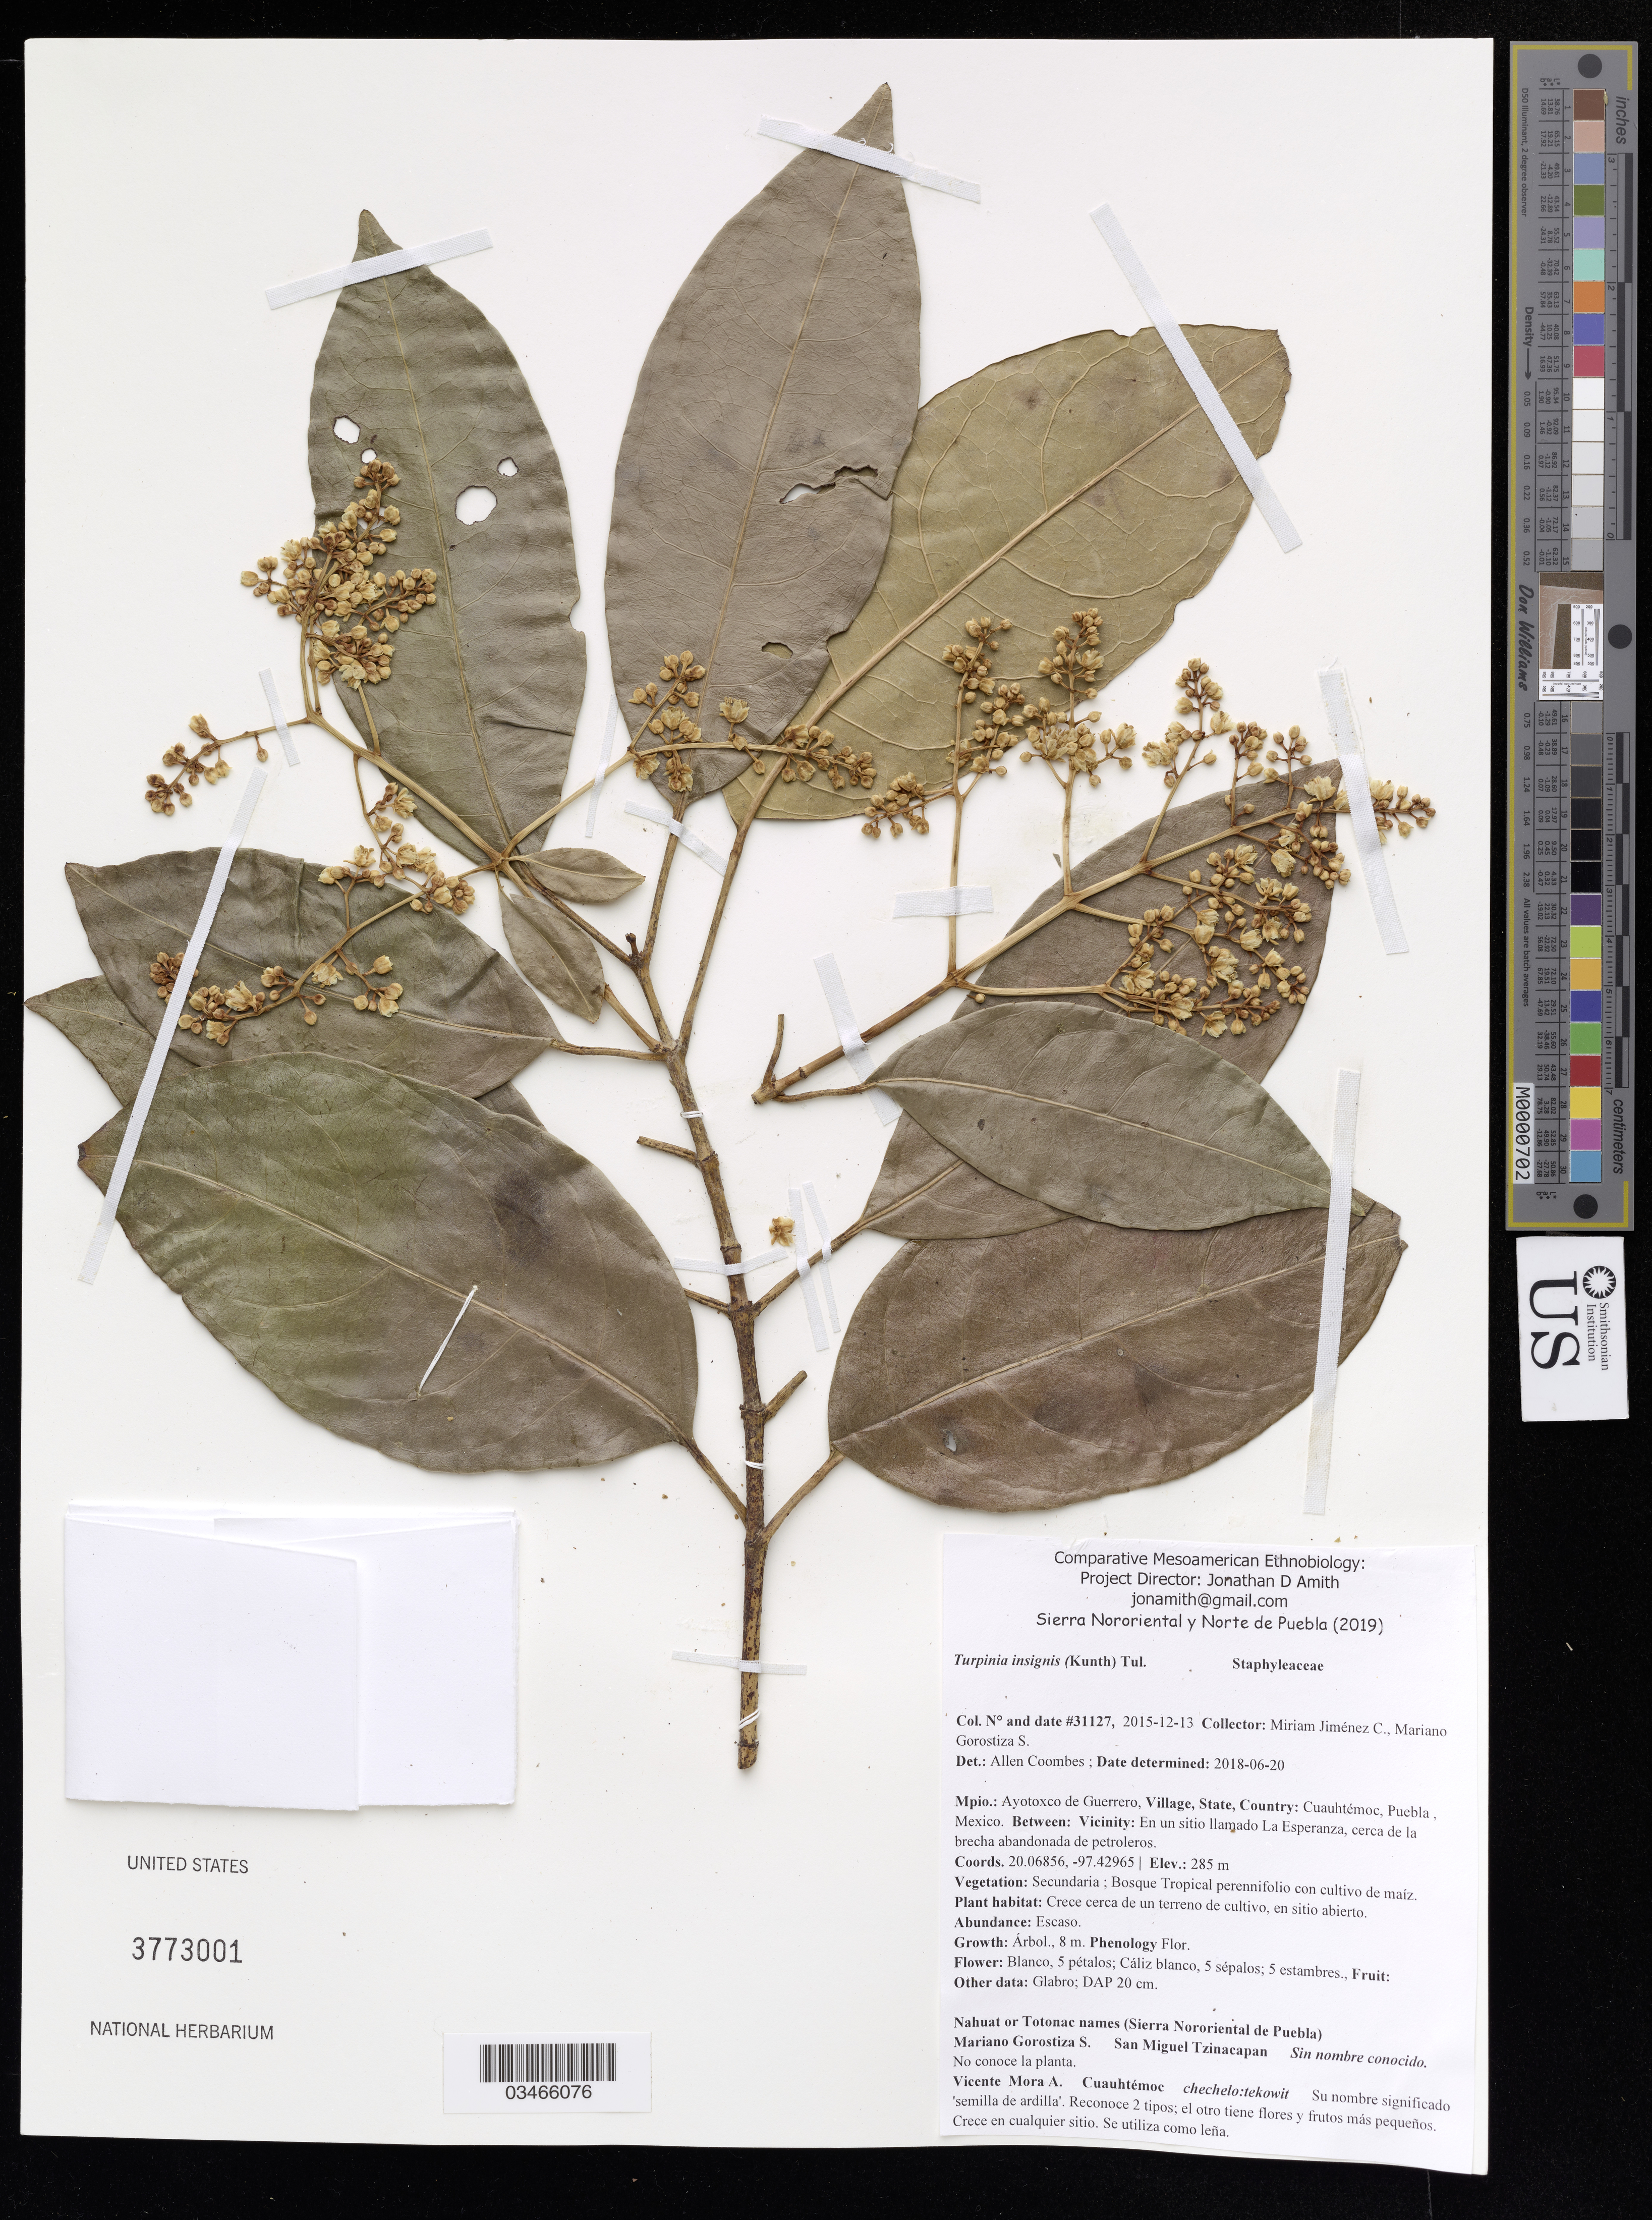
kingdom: Plantae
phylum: Tracheophyta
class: Magnoliopsida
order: Crossosomatales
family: Staphyleaceae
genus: Turpinia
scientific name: Turpinia insignis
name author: (Kunth) Tul.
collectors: M. Jiménez Chimil & M. Gorostiza S.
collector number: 31127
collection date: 2015-12-13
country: Mexico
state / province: Puebla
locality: Mpio.: Ayotoxco de Guerro, Village: Cuauhtémoc. Vicinity: En un sitio llamado La Esperanza, cerca de la brecha abandonada de petroleros.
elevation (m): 285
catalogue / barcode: US 3773001